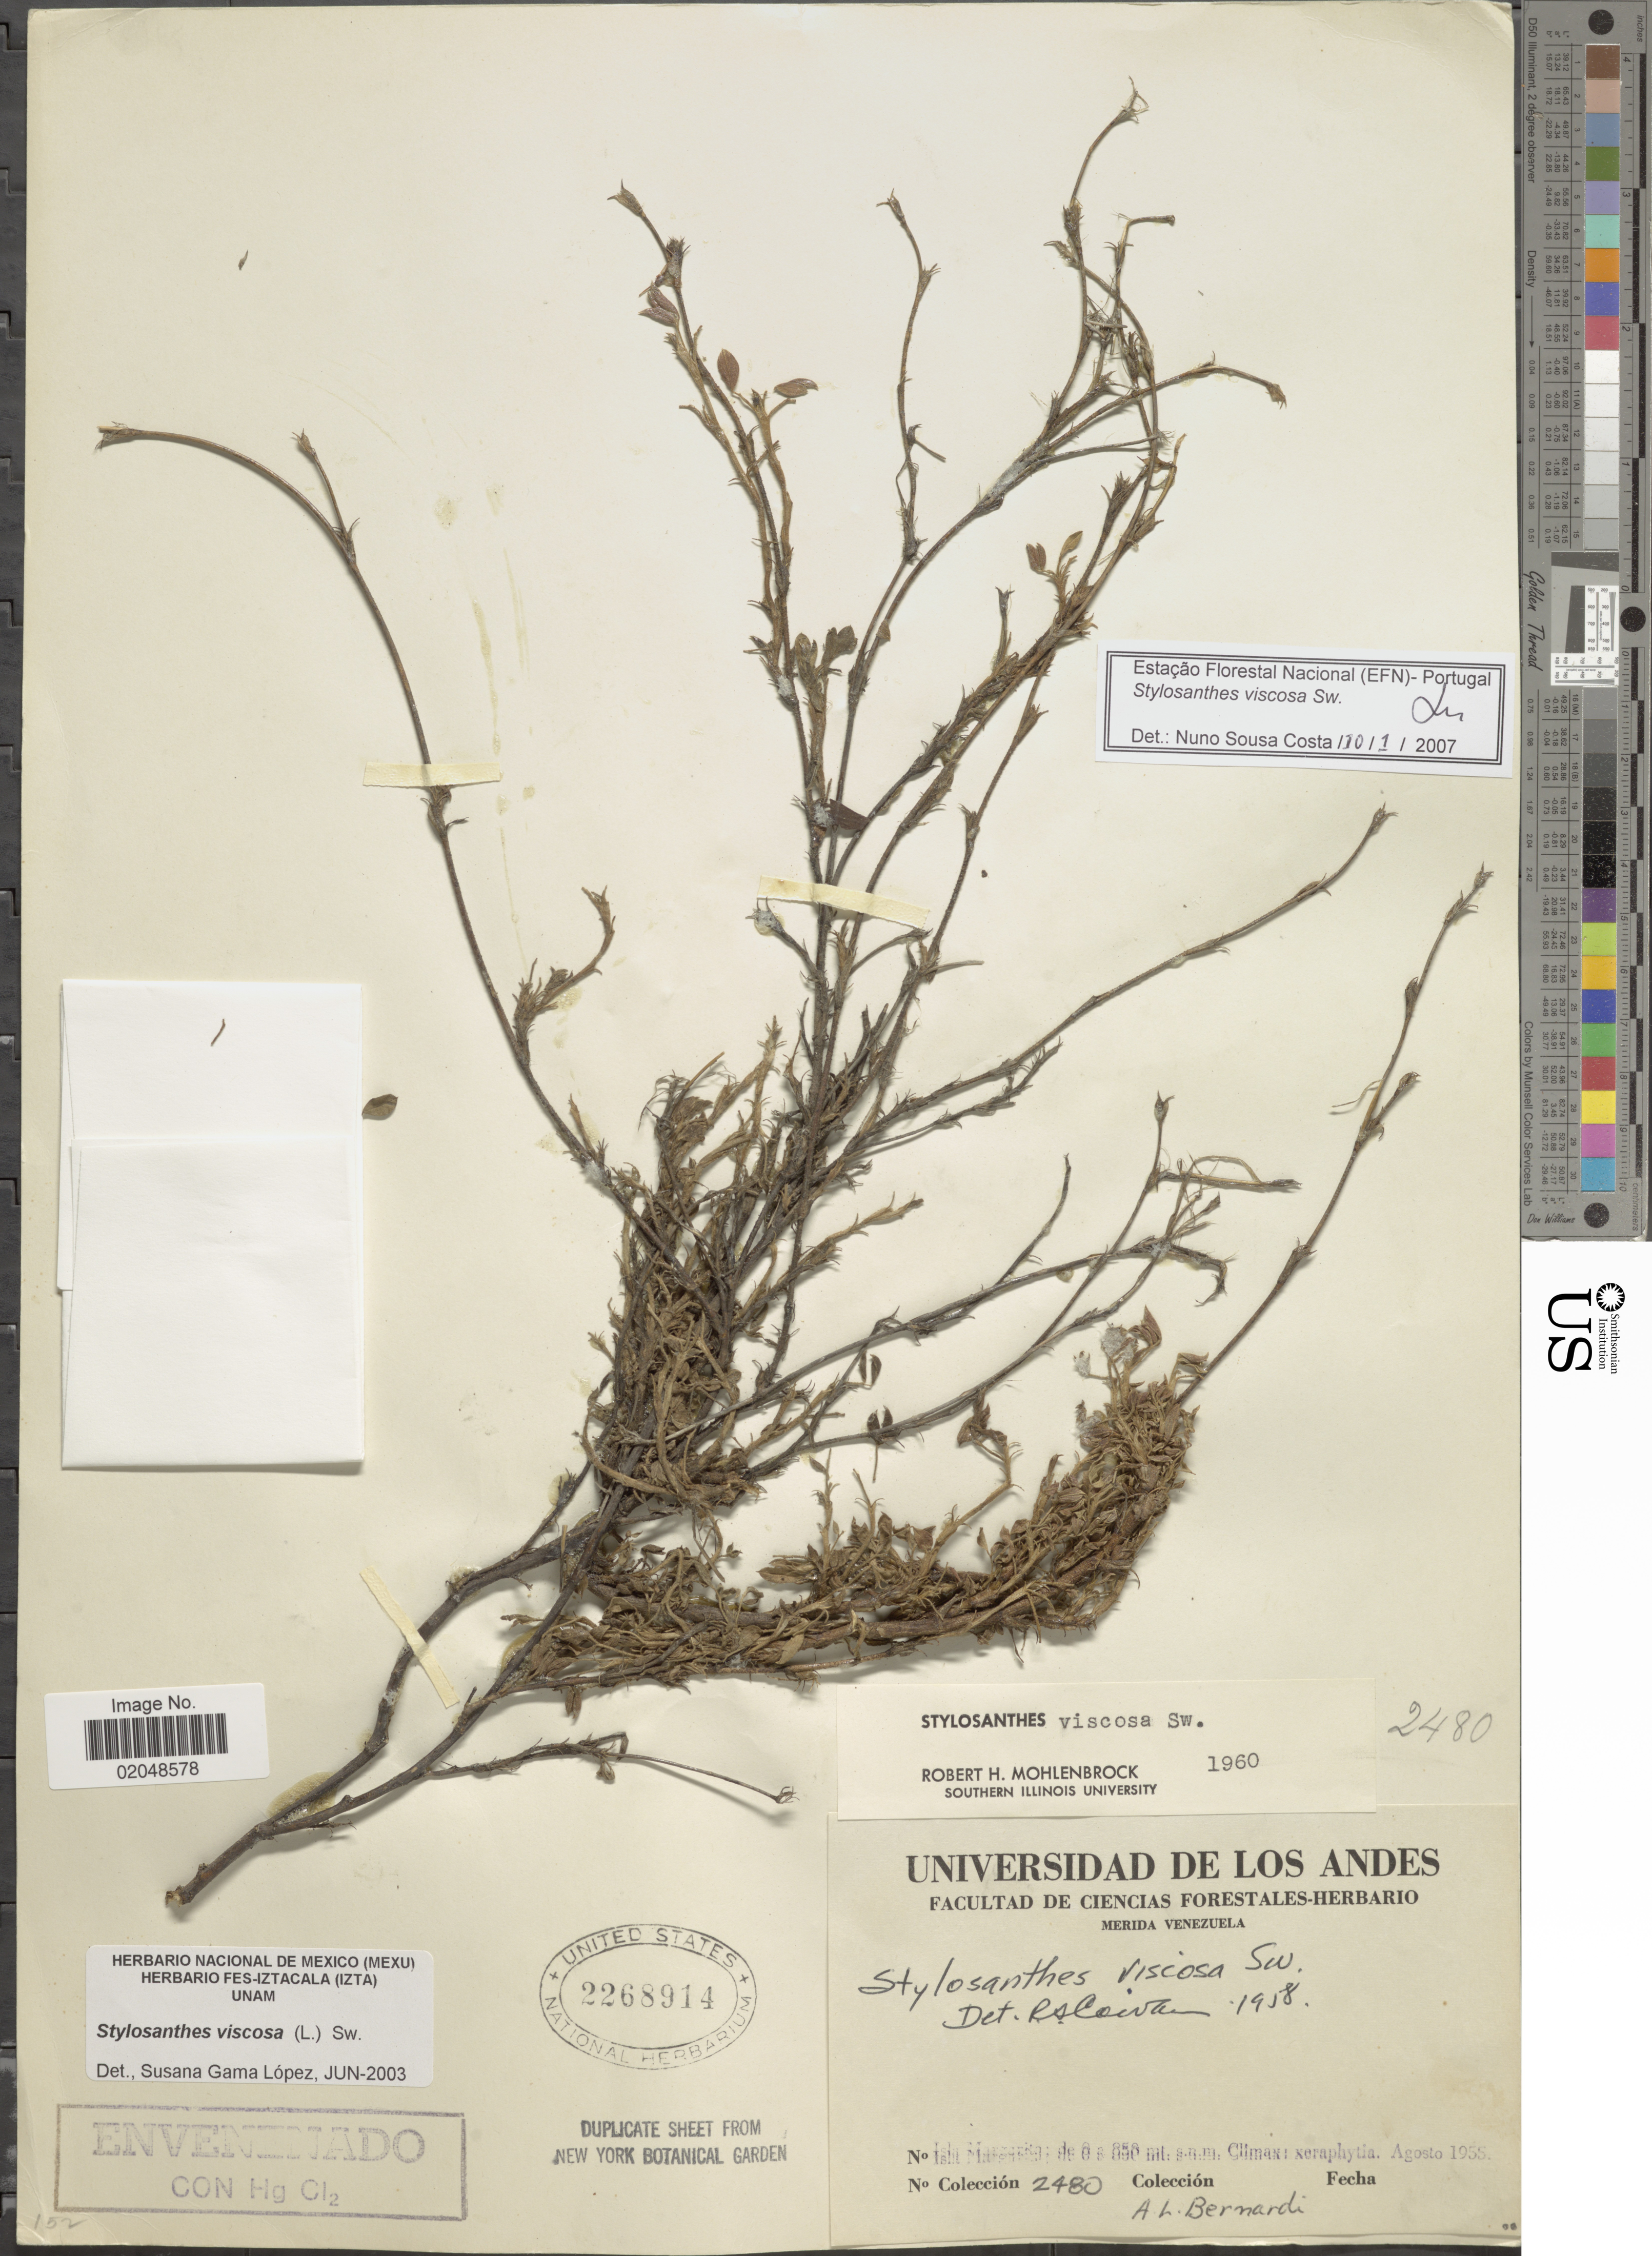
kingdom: Plantae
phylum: Tracheophyta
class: Magnoliopsida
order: Fabales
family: Fabaceae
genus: Stylosanthes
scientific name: Stylosanthes viscosa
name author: Sw.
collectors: A. L. Bernardi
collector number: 2480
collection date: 1955-08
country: Venezuela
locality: Isla Margarita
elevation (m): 850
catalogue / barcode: US 2268914